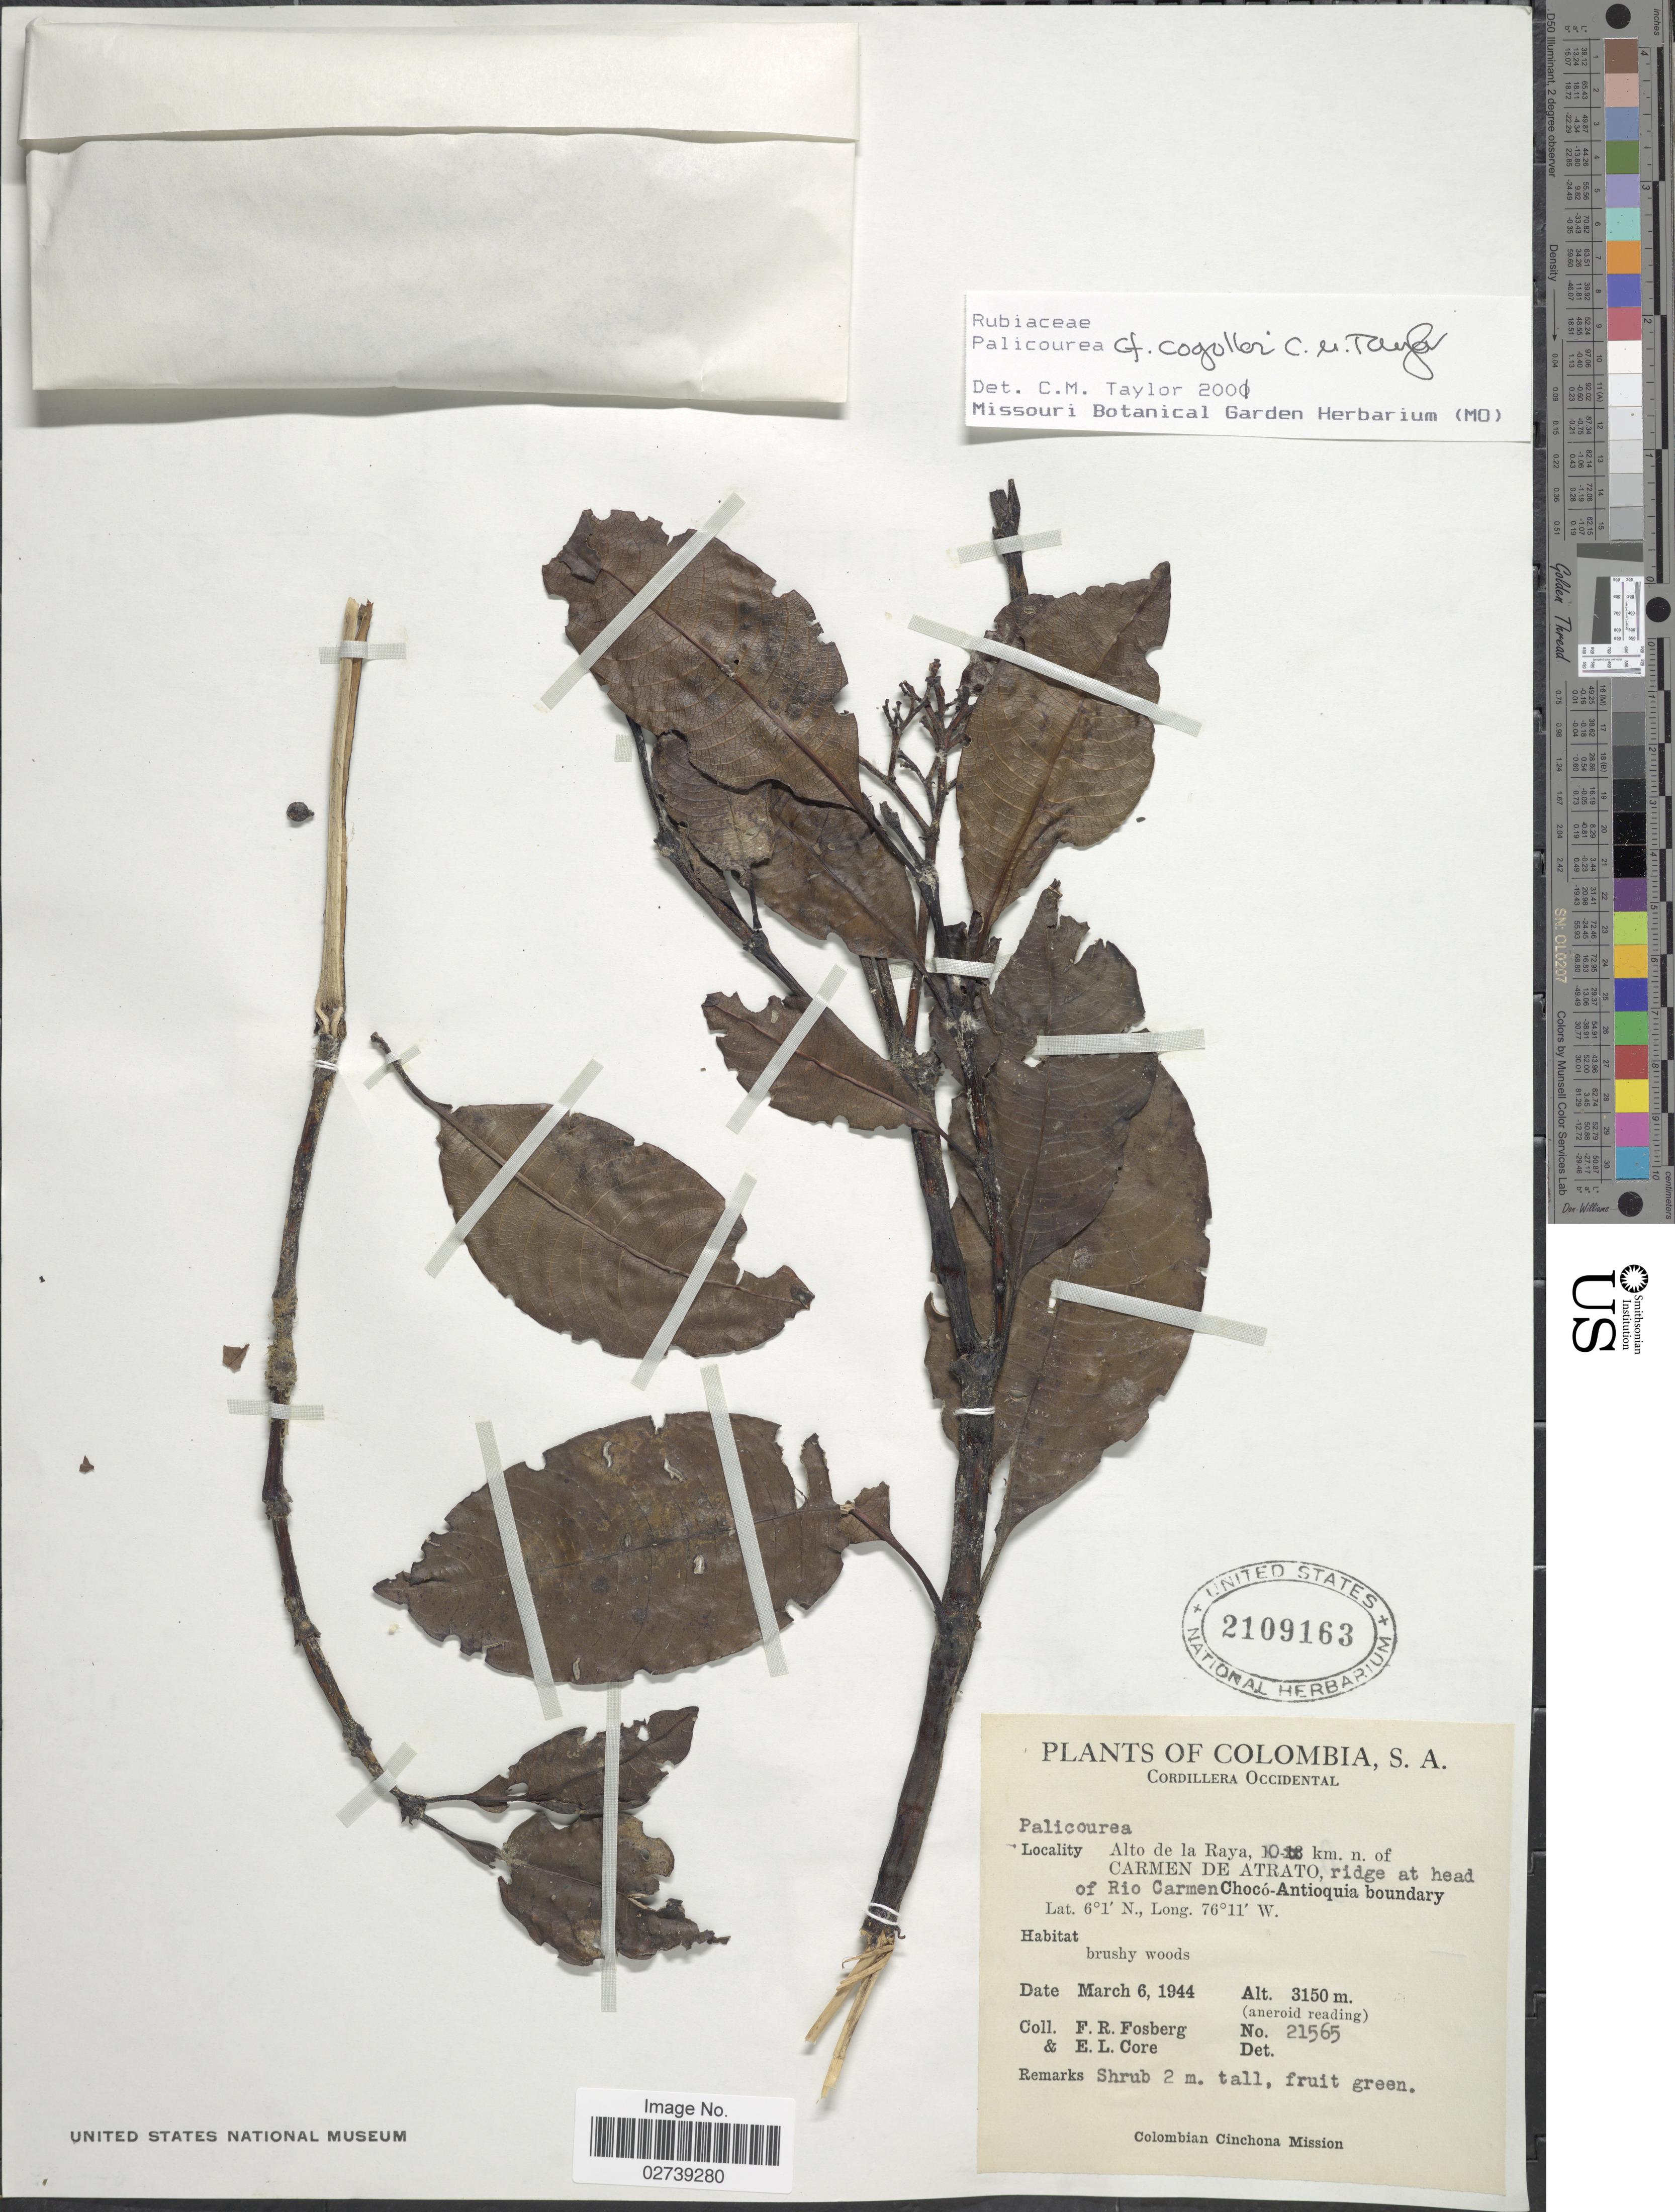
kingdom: Plantae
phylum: Tracheophyta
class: Magnoliopsida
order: Gentianales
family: Rubiaceae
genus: Palicourea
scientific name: Palicourea cogolloi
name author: C.M. Taylor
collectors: F. R. Fosberg & E. L. Core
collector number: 21565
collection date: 1944-03-06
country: Colombia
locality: Cordillera Oriental. Alto de la Raya, 10 km. n. of Carmen de Atrato, ridge at head of Rio Carmen. Choco-Antioquia boundary.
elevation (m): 3150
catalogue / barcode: US 2109163